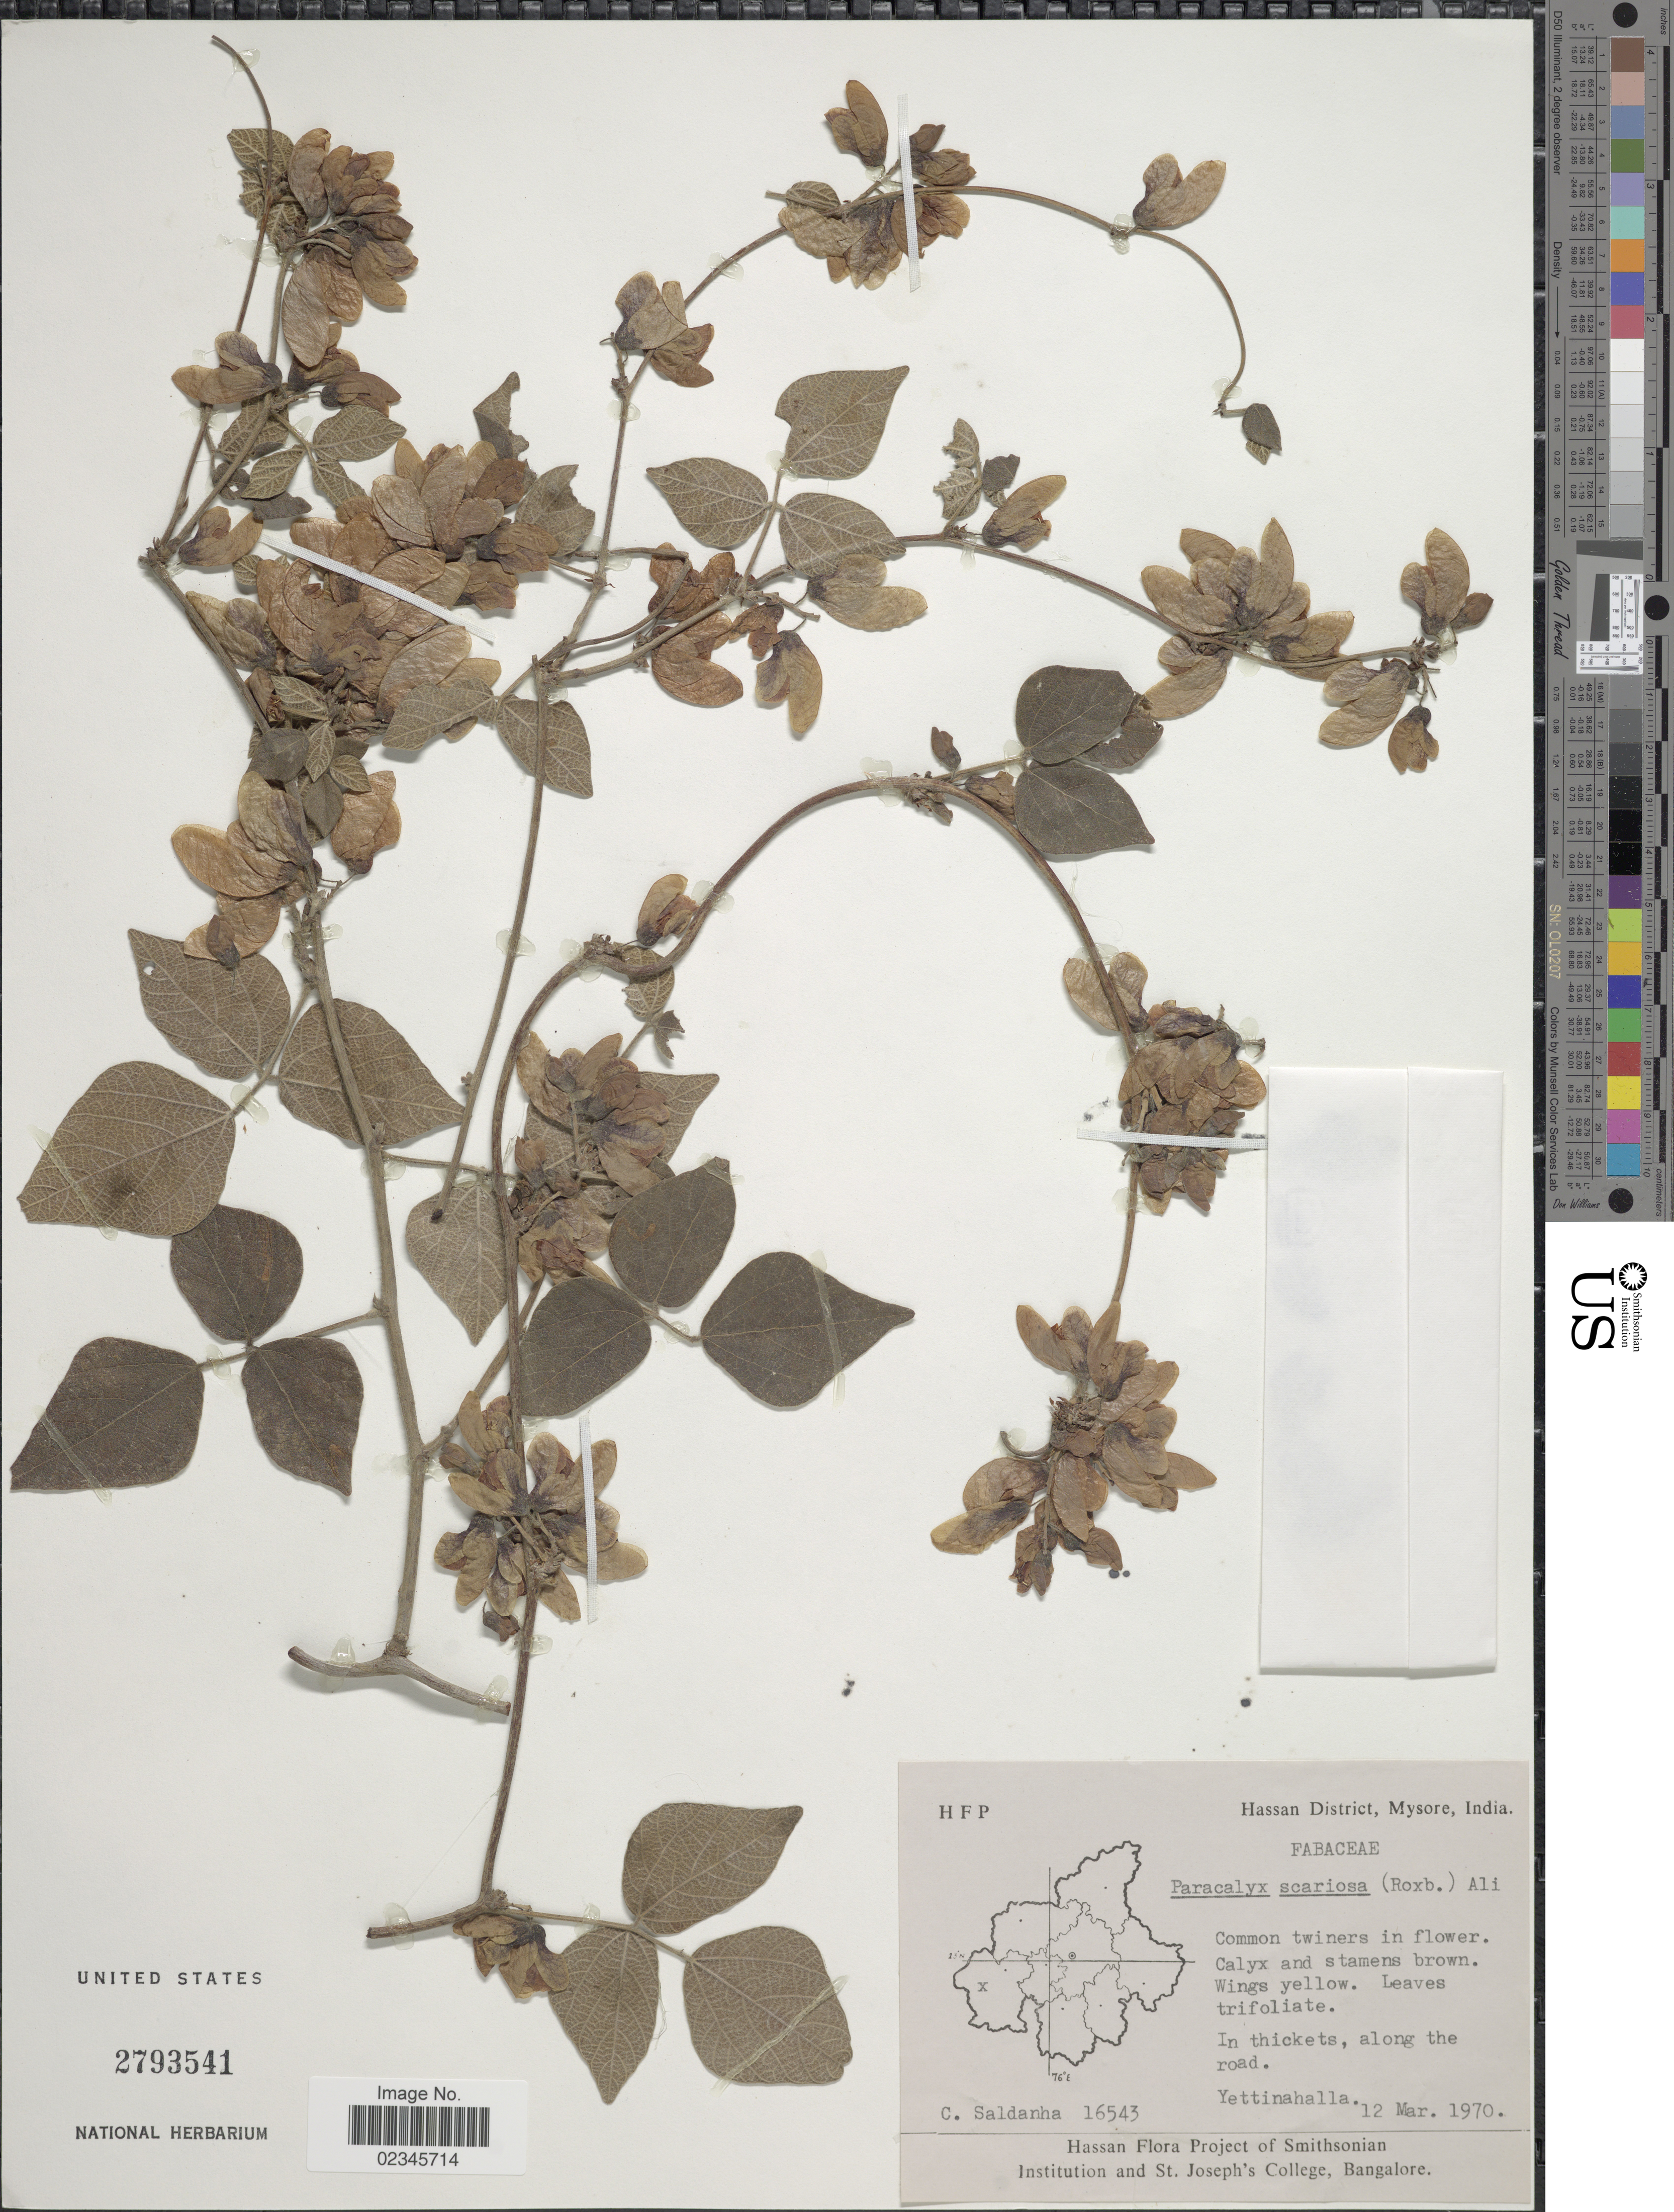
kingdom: Plantae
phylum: Tracheophyta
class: Magnoliopsida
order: Fabales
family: Fabaceae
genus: Paracalyx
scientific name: Paracalyx scariosus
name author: (Roxb.) Ali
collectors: C. Saldanha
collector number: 16543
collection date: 1970-03-12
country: India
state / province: Karnataka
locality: Hassan District, Mysore, in thickets, along the road, Yettinahalla.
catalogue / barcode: US 2793541